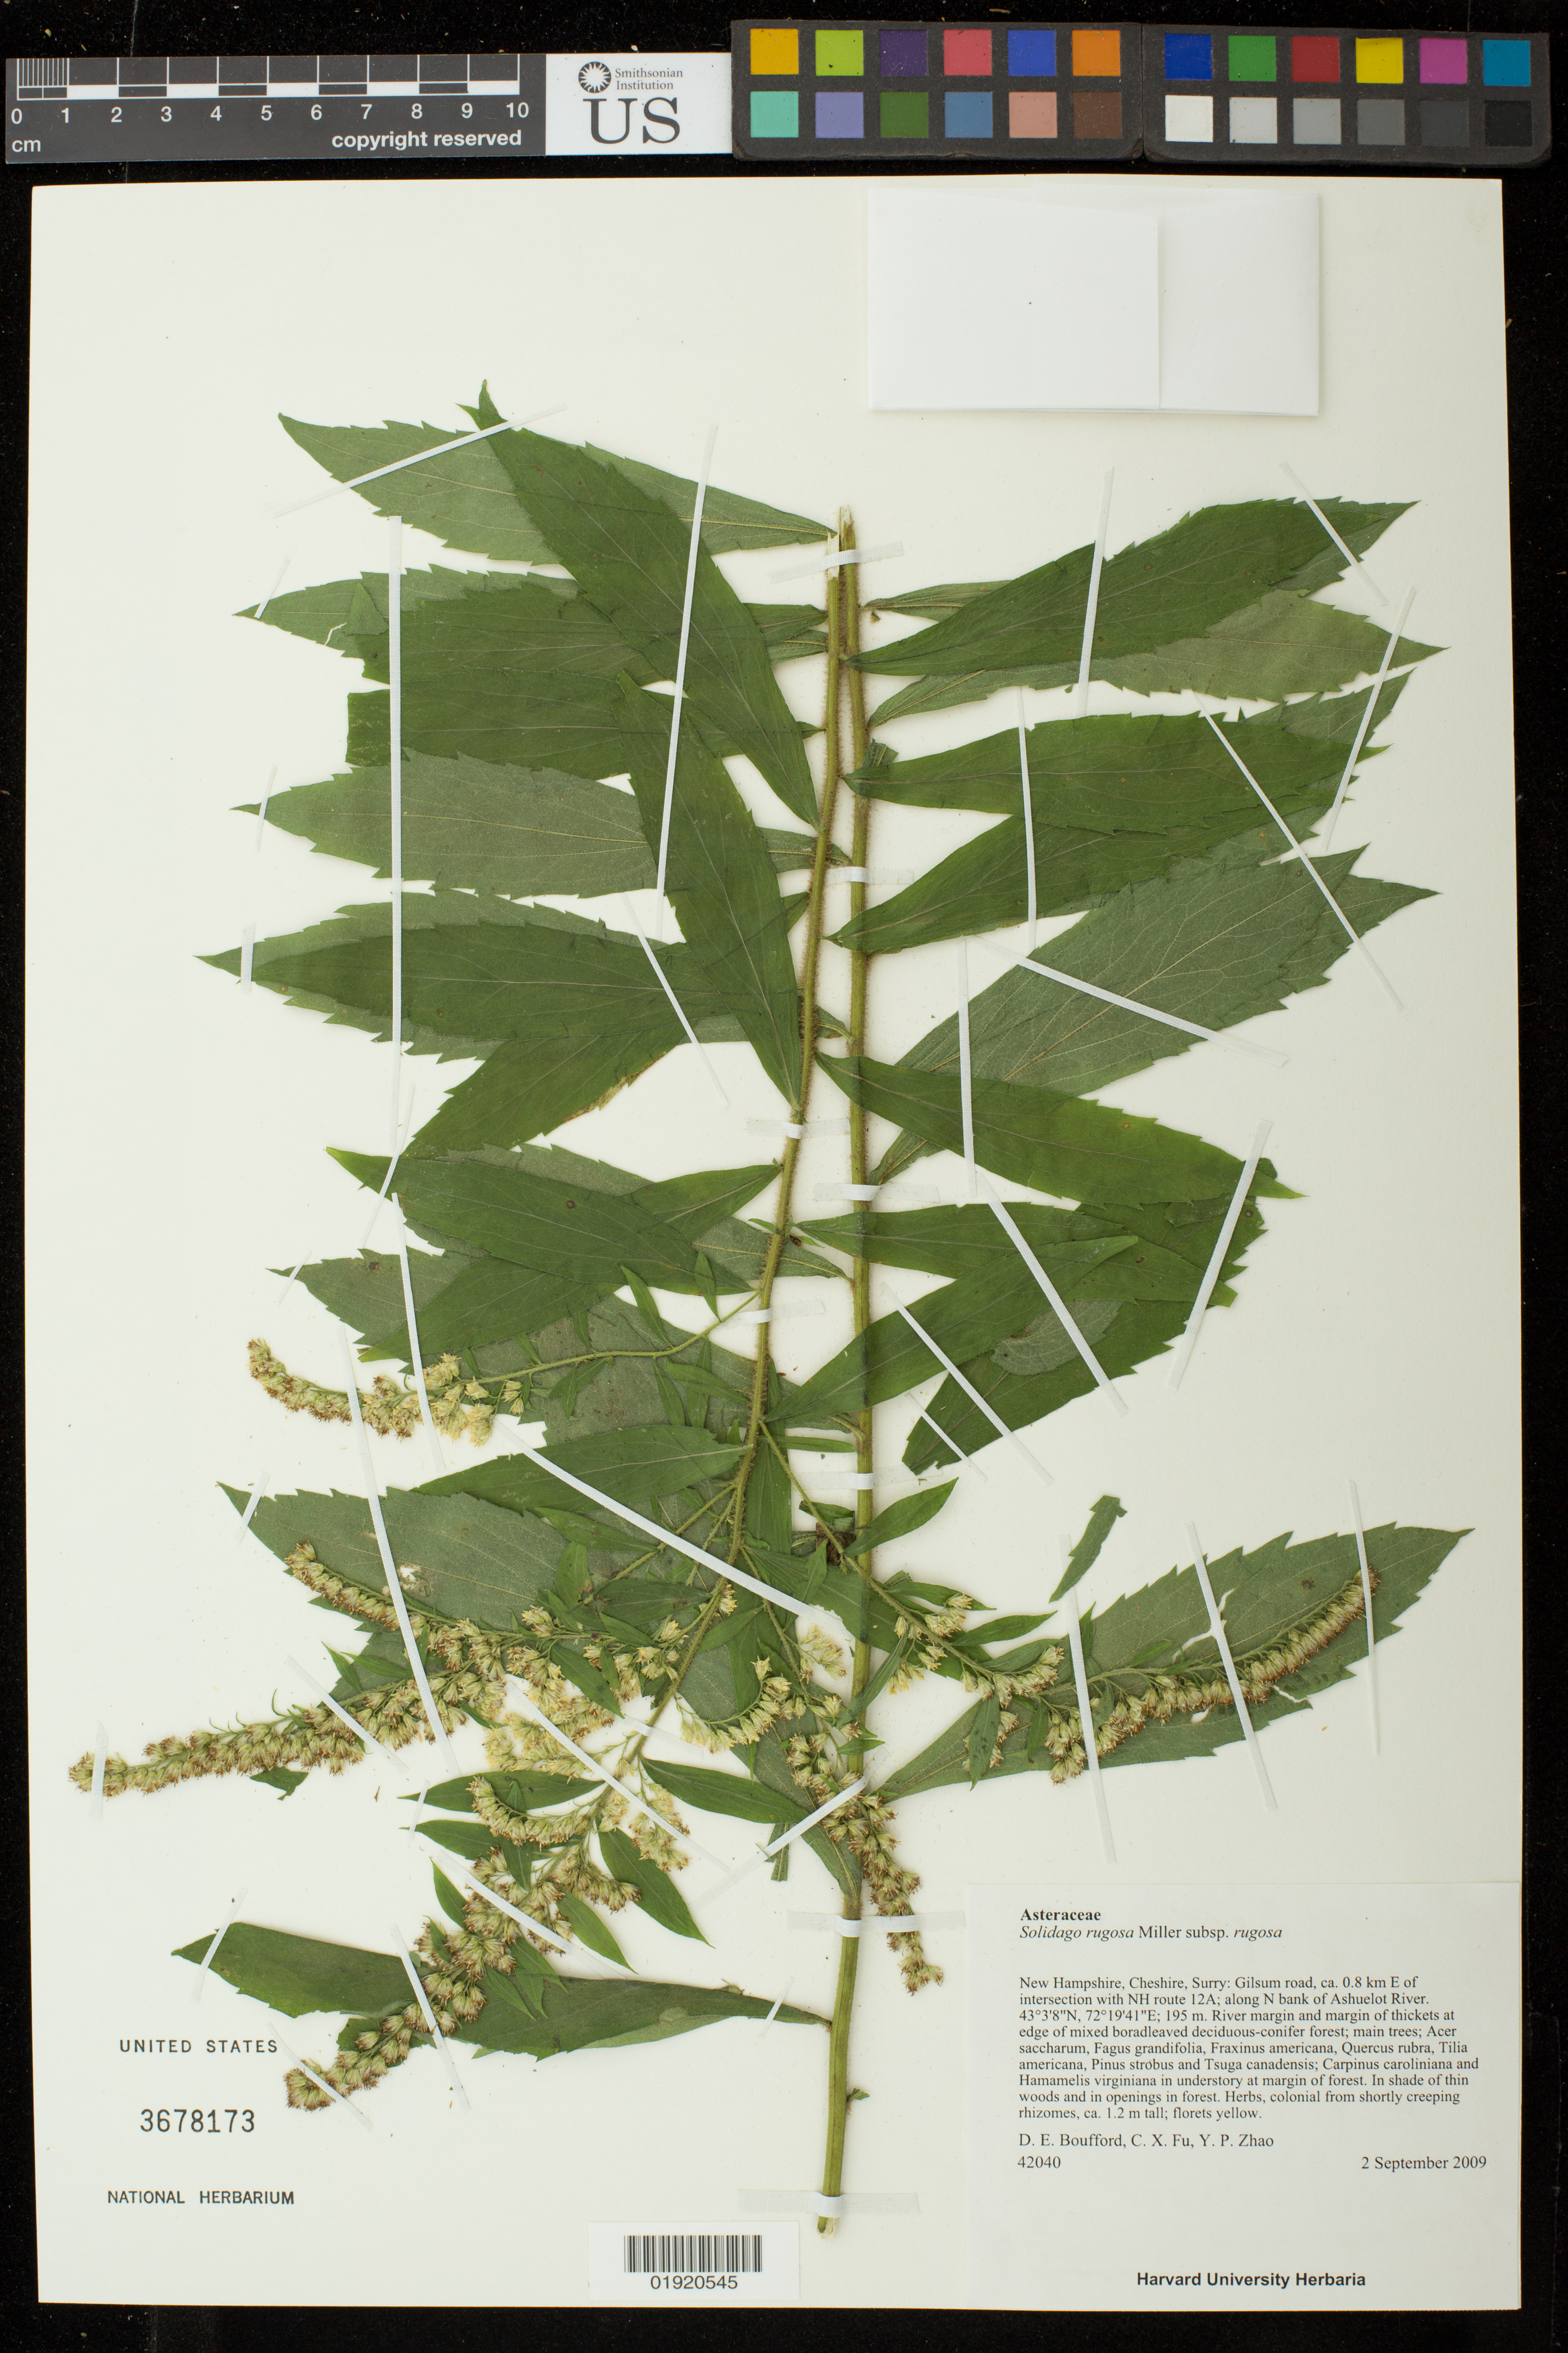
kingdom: Plantae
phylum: Tracheophyta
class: Magnoliopsida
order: Asterales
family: Asteraceae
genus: Solidago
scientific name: Solidago rugosa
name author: Mill.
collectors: D. E. Boufford, C. X. Fu & Y. Zhao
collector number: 42040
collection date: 2009-09-02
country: United States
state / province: New Hampshire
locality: New Hampshire, Cheshire, Surry.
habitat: River margin and margin of thickets at edge of mixed broadleaved deciduous-conifer forest; main trees; Acer saccharum, Fagus grandifolia, Fraxinus americana, Quercus rubra, Tilia americana, Pinus strobus and Tsuga canadensis; Carpinus caroliniana and hamamelis virginiana in understory at margin of forest. In shade of thin woods and openings in forest.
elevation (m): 195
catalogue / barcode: US 3678173